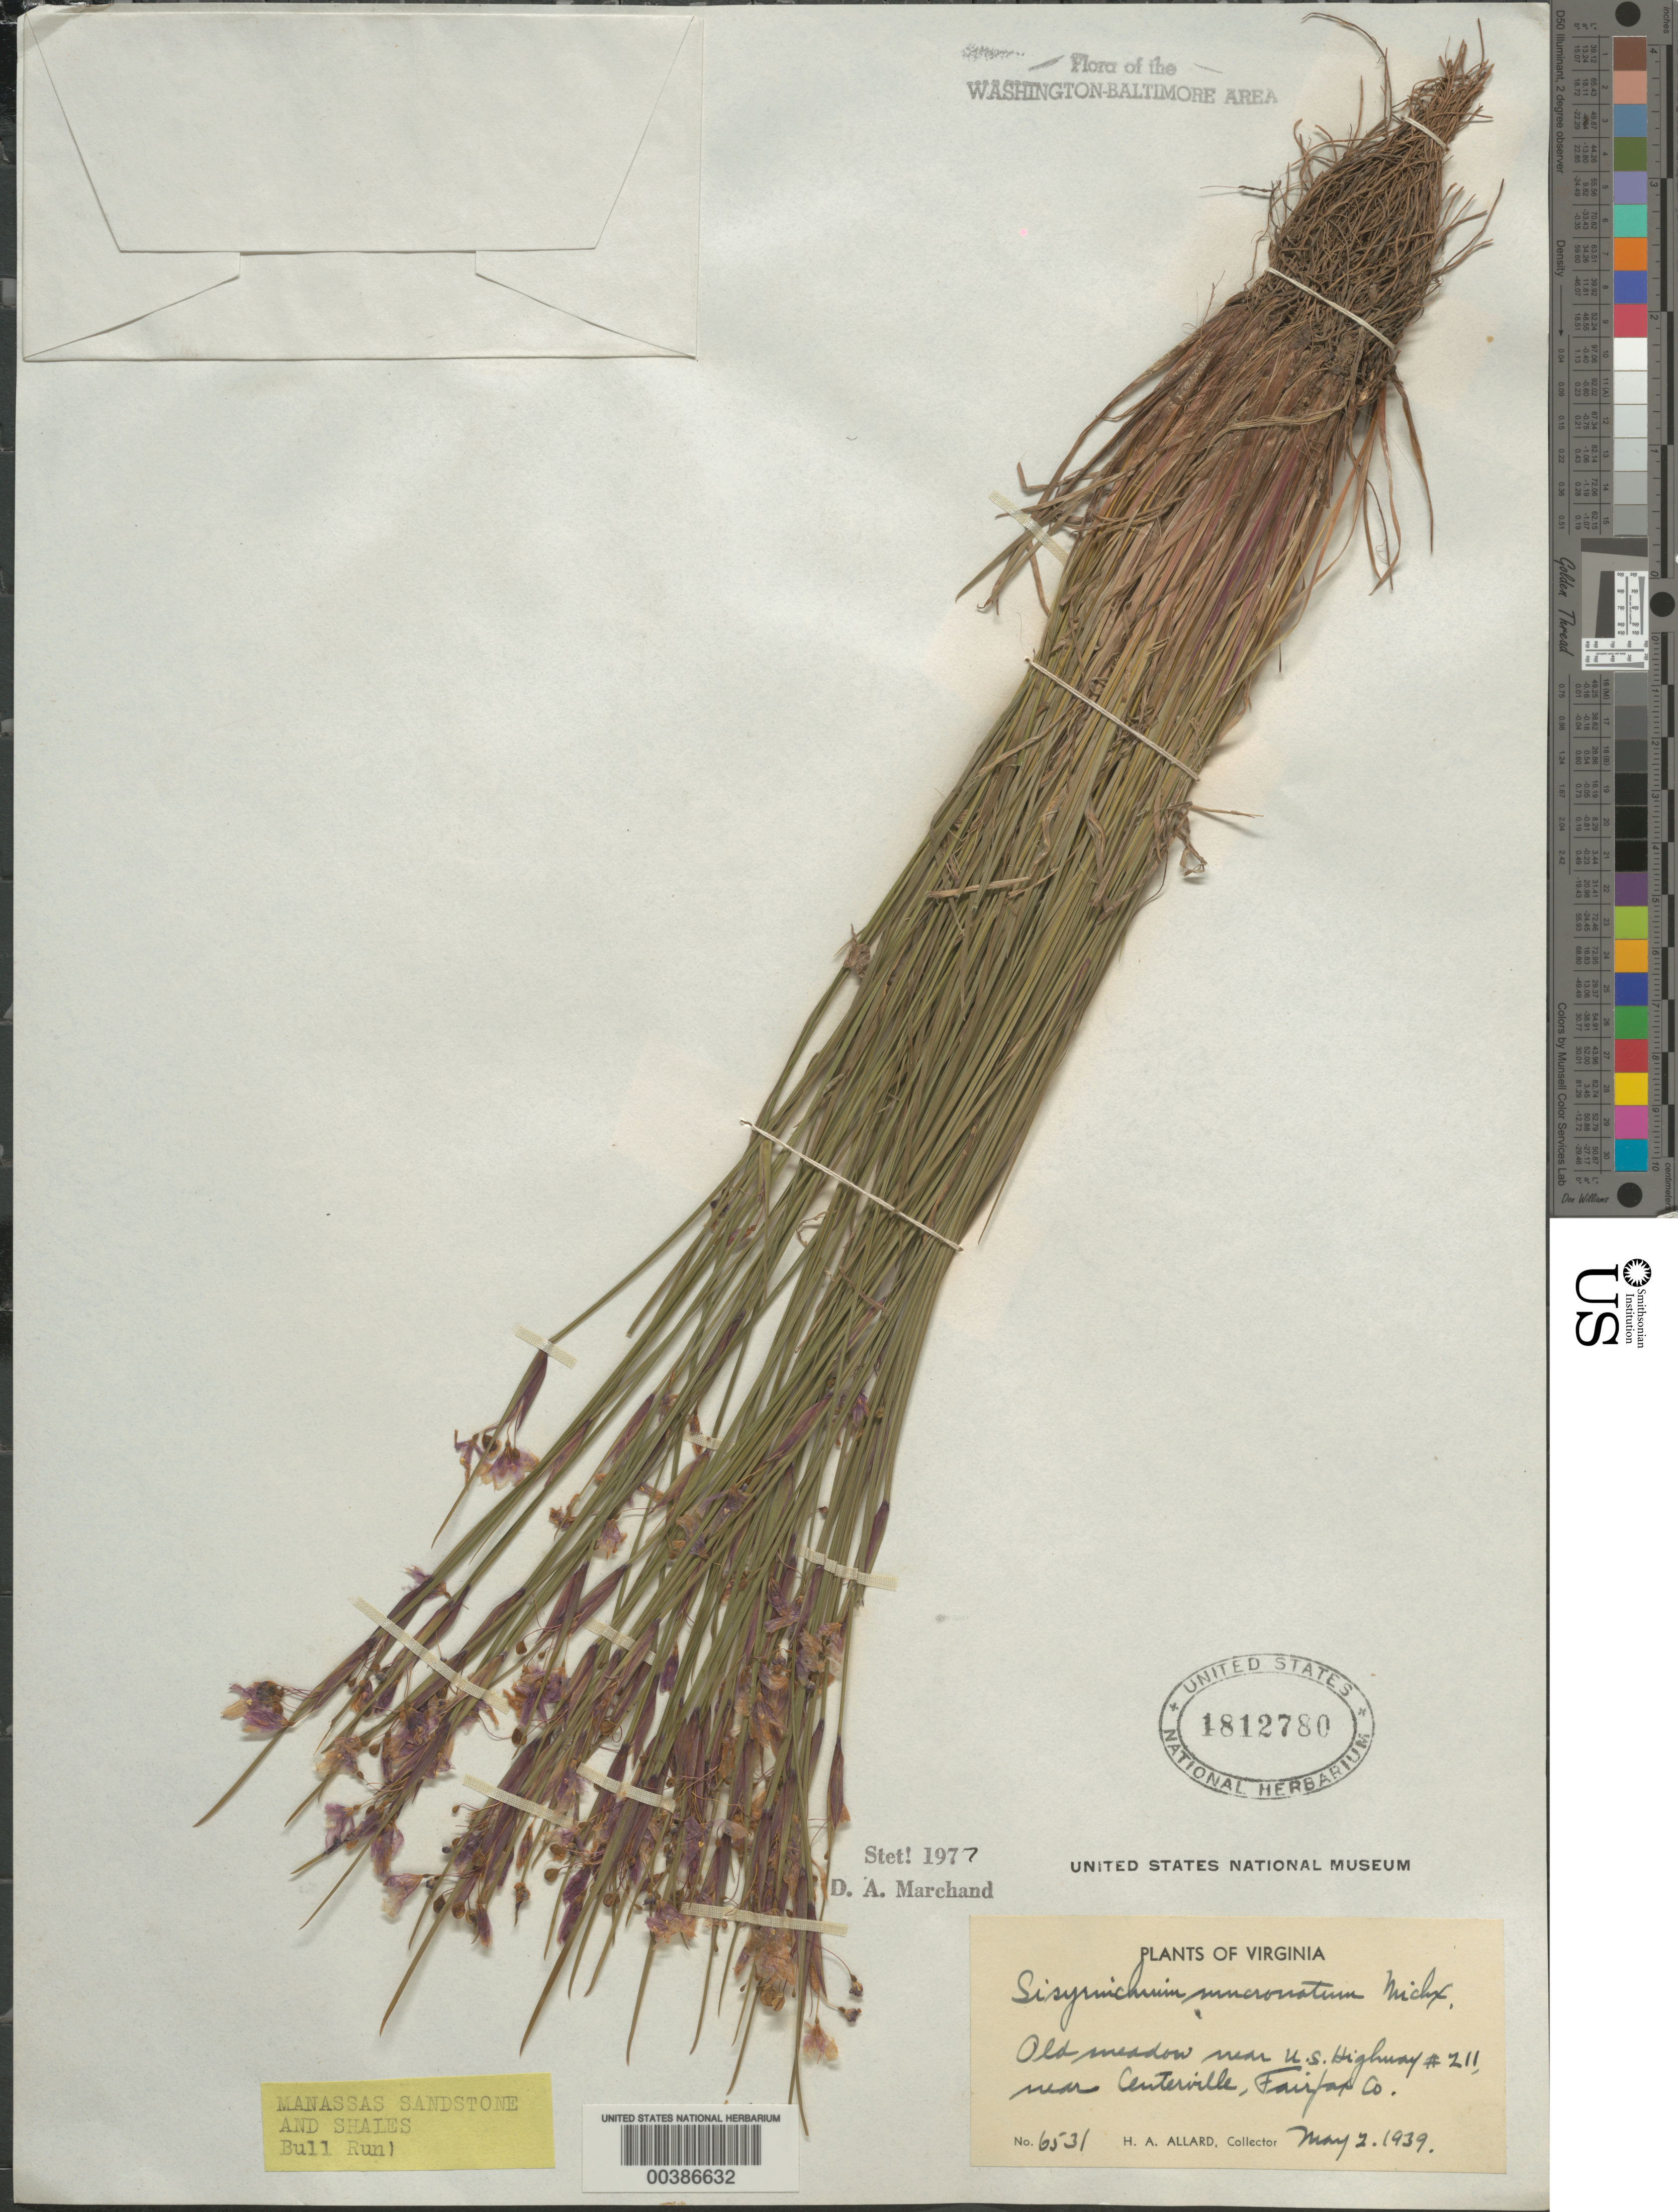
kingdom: Plantae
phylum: Tracheophyta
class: Liliopsida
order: Asparagales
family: Iridaceae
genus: Sisyrinchium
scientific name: Sisyrinchium mucronatum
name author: Michx.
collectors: H. A. Allard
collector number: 6531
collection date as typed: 02 May 1939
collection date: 1939-05-02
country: United States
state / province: Virginia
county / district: Fairfax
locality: Hwy 211 vicinity, near Centerville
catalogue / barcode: US 1812780